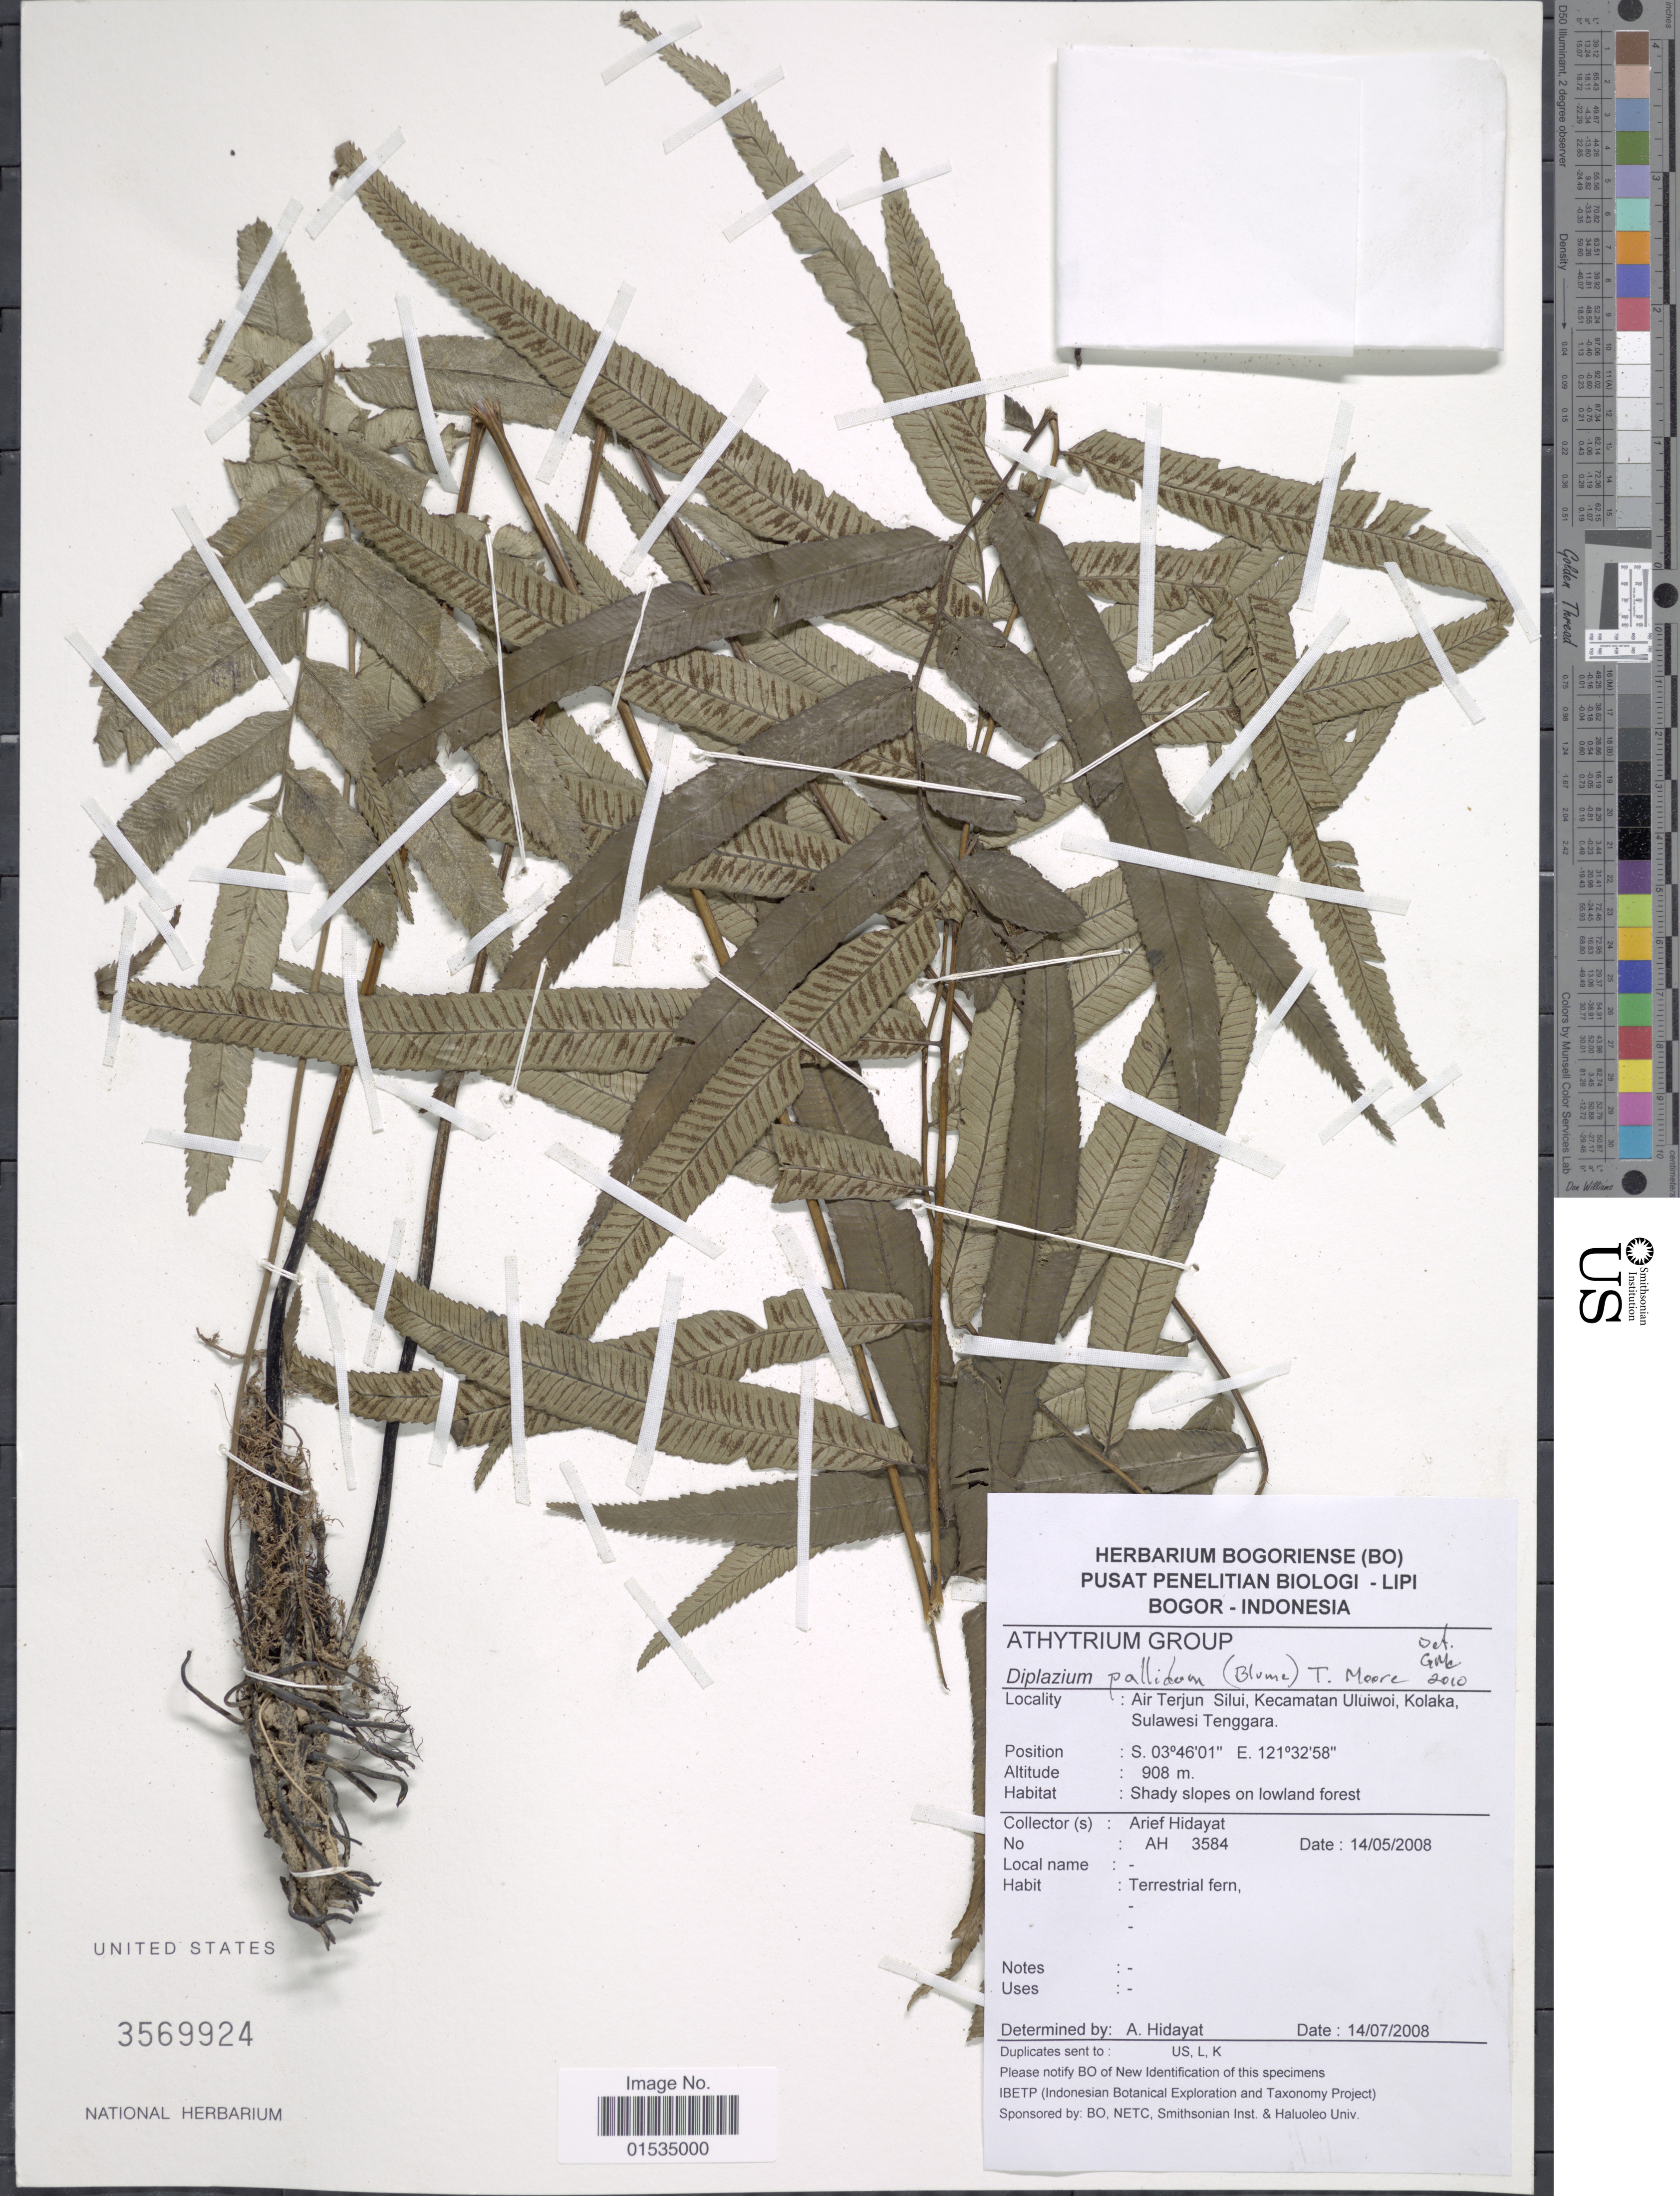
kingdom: Plantae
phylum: Tracheophyta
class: Polypodiopsida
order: Polypodiales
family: Athyriaceae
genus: Diplazium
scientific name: Diplazium pallidum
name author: (Blume) T. Moore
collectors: A. Hidayat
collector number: AH 3584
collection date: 2008-05-14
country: Indonesia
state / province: Sulawesi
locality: Air Terjun Silui, Kecamataan Uluiwoi, Kolaka, Sulawesi Tengara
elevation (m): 908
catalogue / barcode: US 3569924